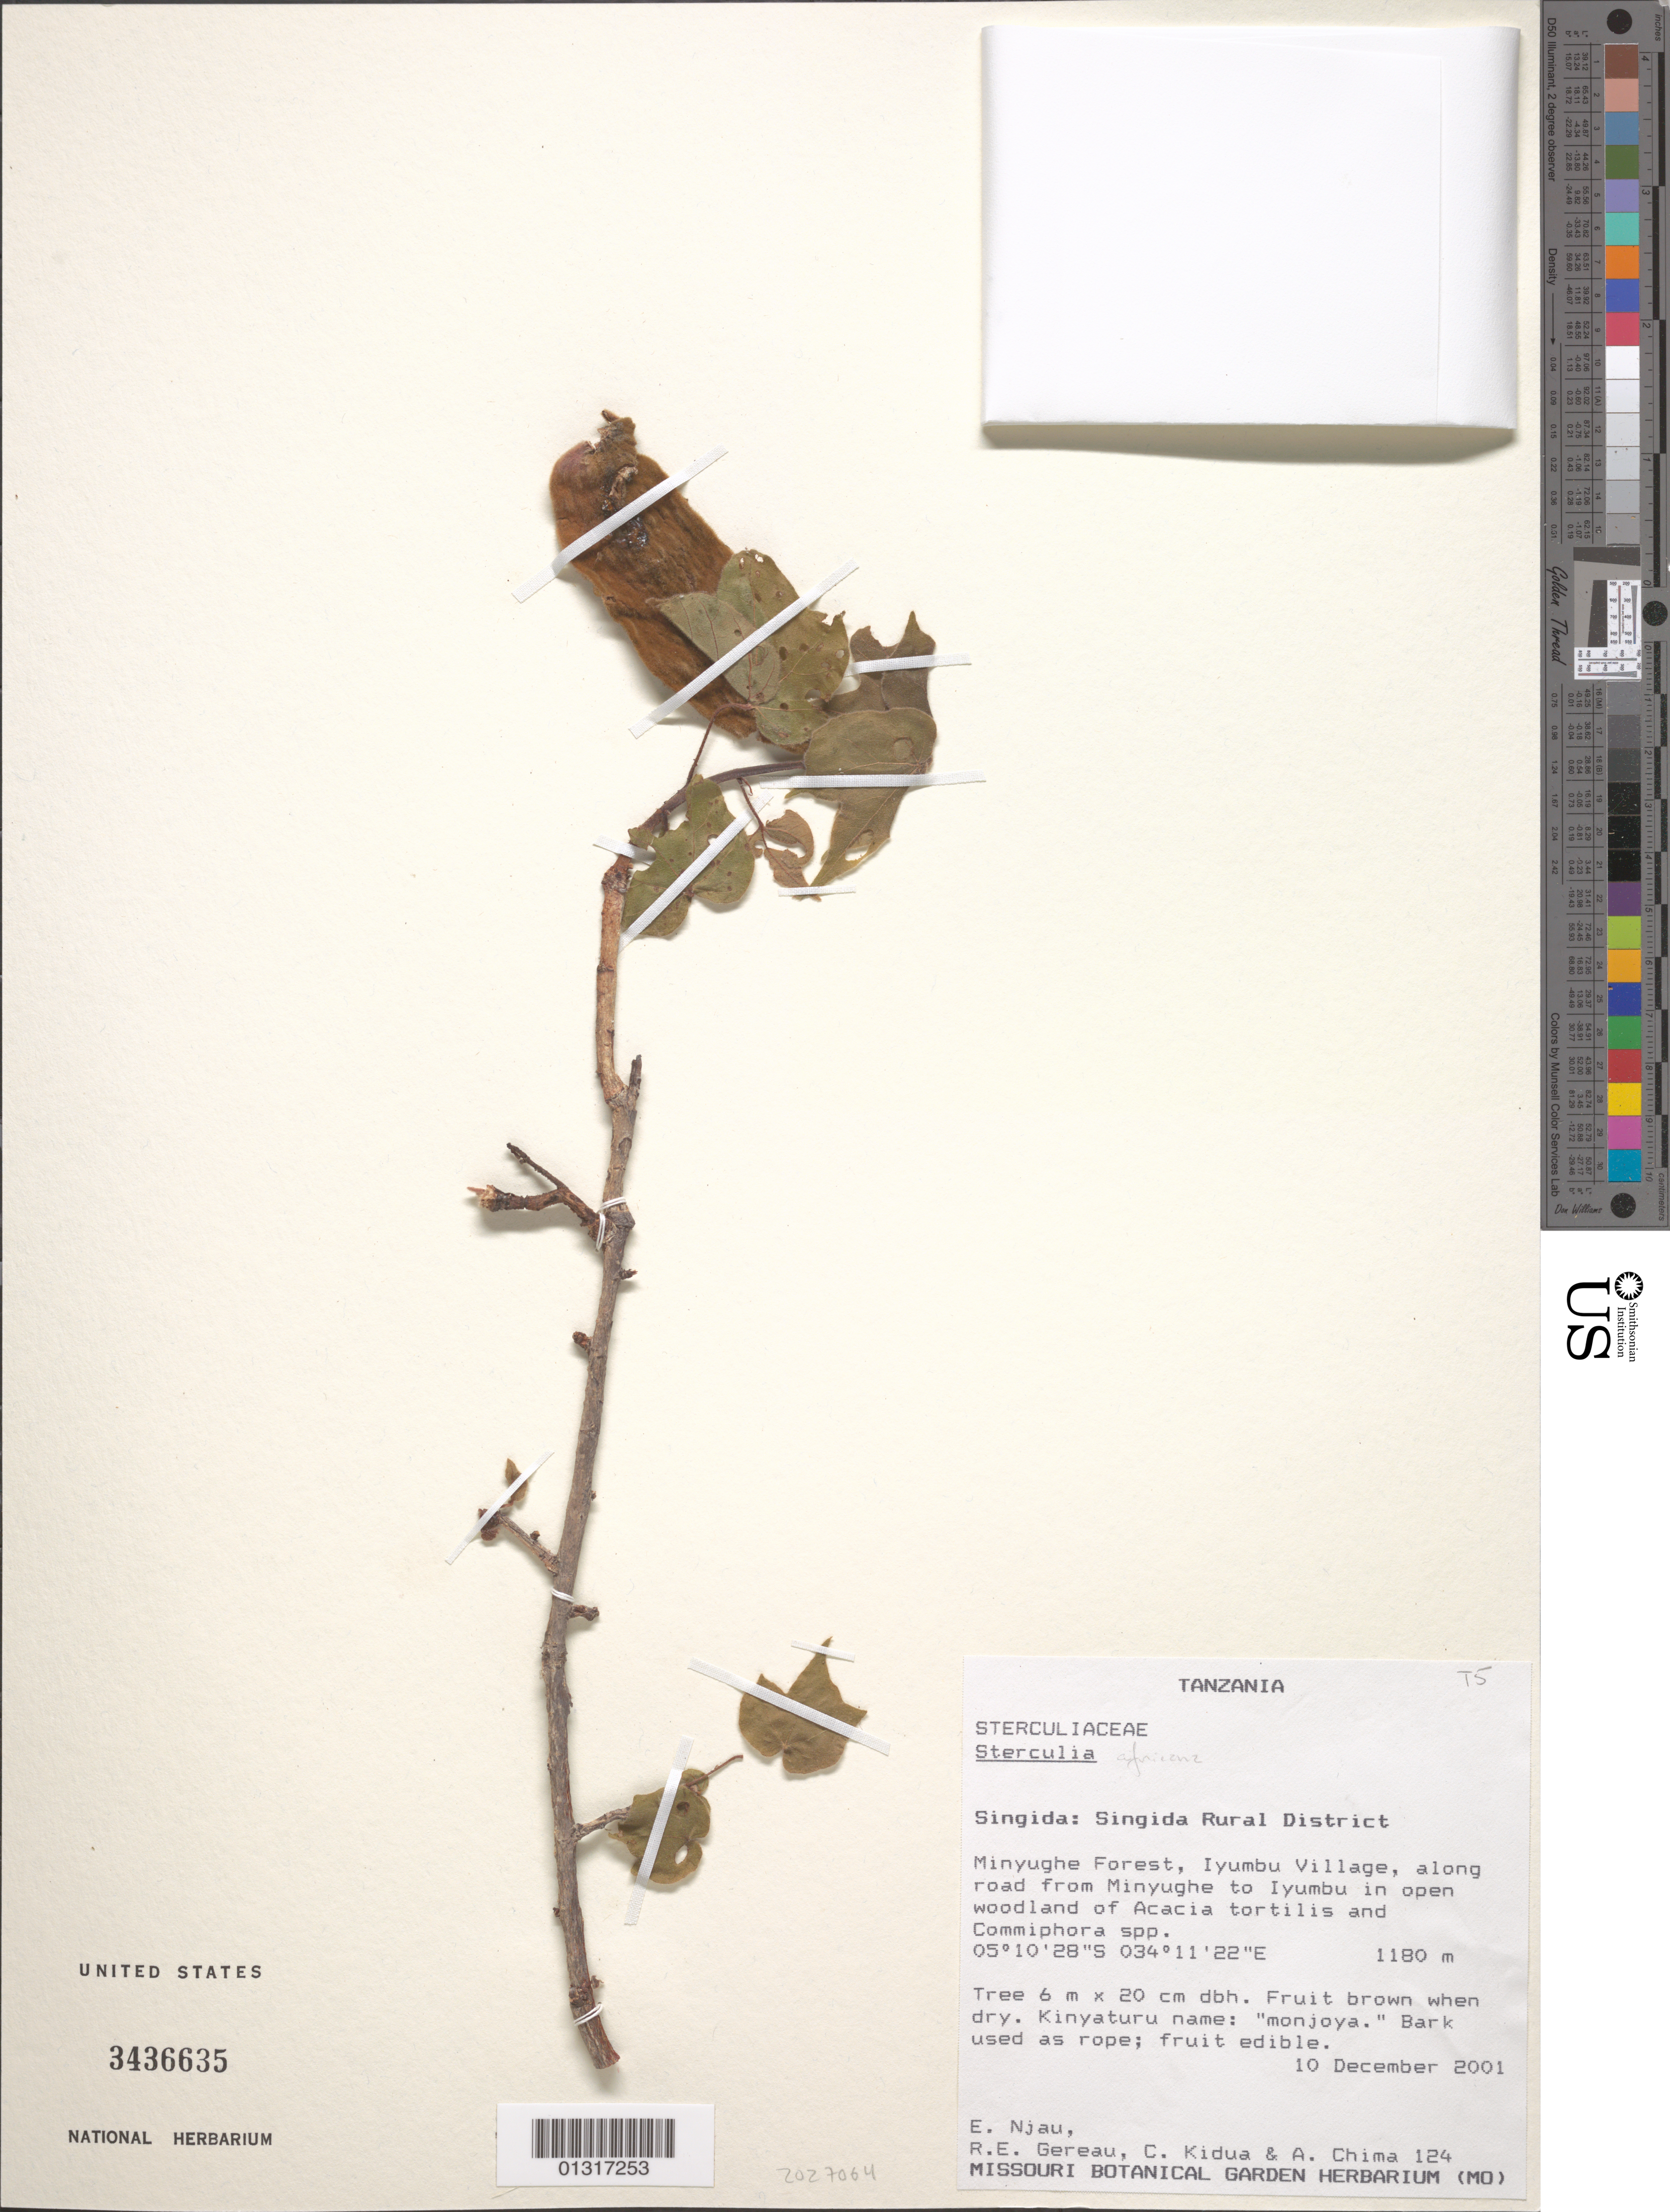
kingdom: Plantae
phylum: Tracheophyta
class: Magnoliopsida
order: Malvales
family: Malvaceae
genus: Sterculia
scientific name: Sterculia sp.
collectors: E. Njau, R. E. Gereau, C. Kidua & A. Chima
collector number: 124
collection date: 2001-12-10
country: Tanzania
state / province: Singida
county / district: Singida Rural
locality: Minyughe Forest, Iyumbu Village, along road from Minyughe to Iyumby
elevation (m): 1180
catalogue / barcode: US 3436635